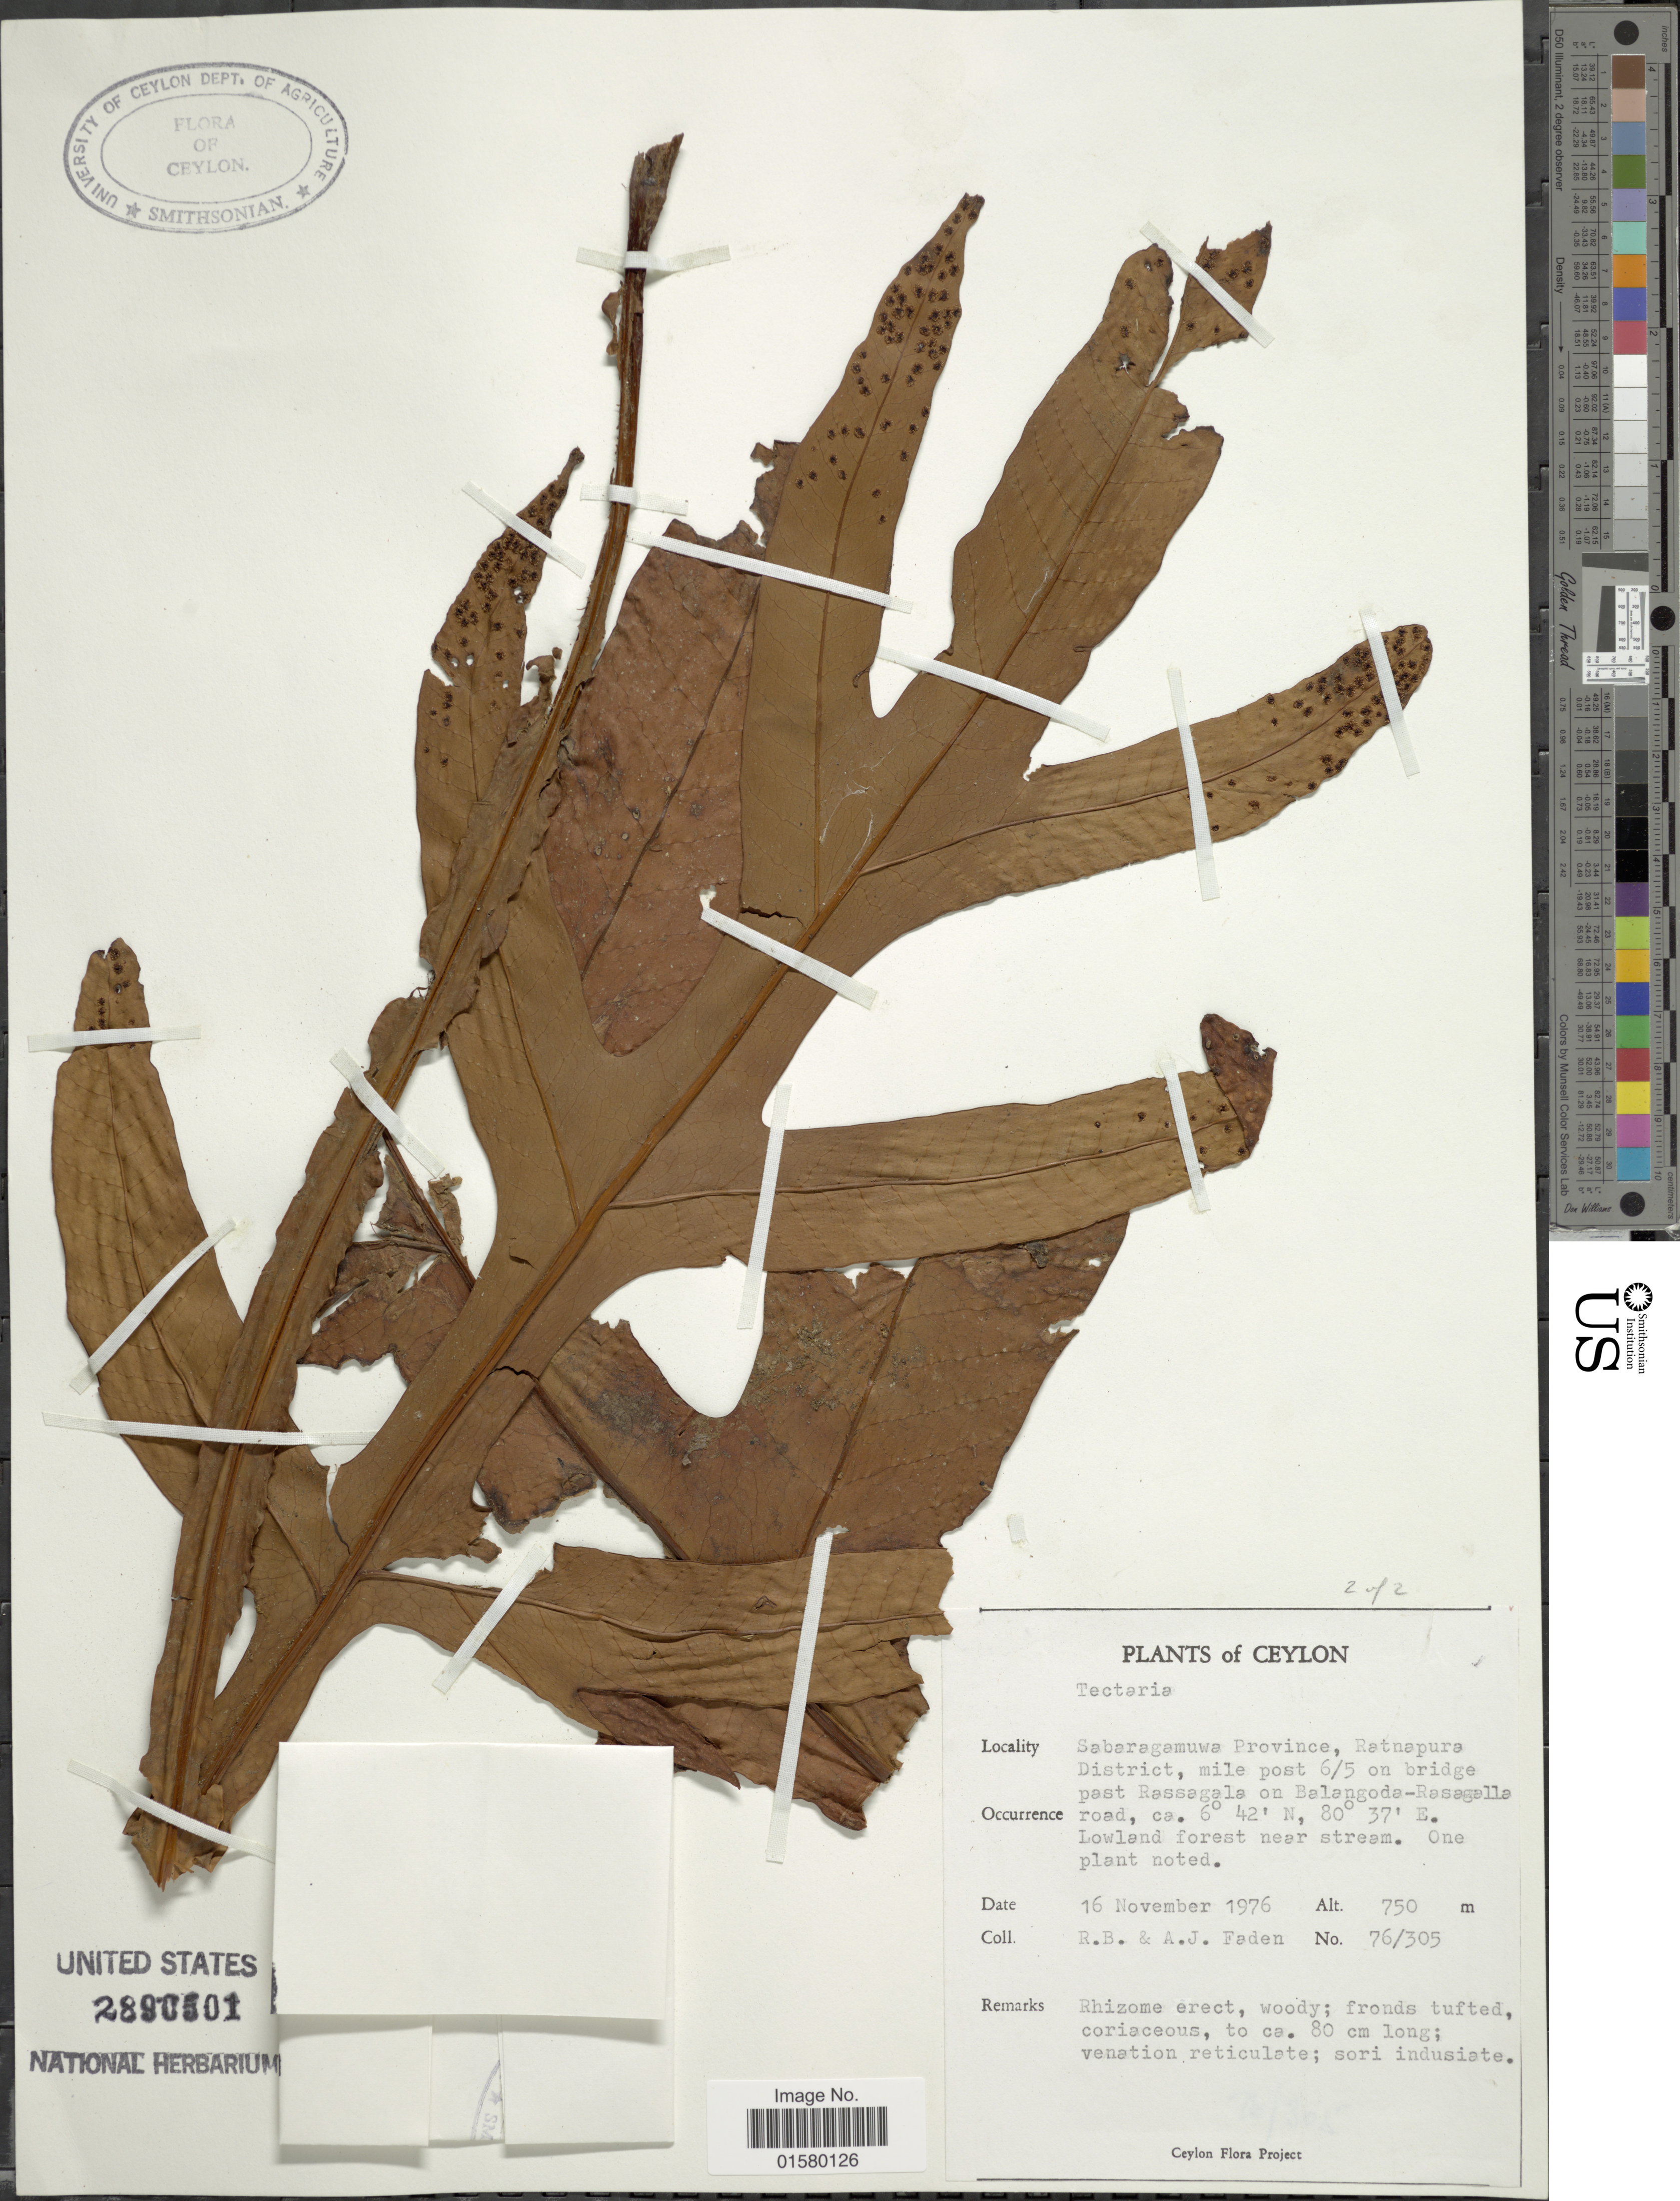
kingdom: Plantae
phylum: Tracheophyta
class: Polypodiopsida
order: Polypodiales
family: Tectariaceae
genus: Tectaria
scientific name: Tectaria decurrens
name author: (Presel.) Copel. in Elmer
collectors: R. B. Faden & A. J. Faden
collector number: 76/305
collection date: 1976-11-16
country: Sri Lanka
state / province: Sabaragamuwa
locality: Ceylon, Sabaragamuwa Province, Ratnapura District, mile post 6/5 on bridge past Rassagala on Balangoda-Rasagalla road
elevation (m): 750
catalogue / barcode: US 2890501